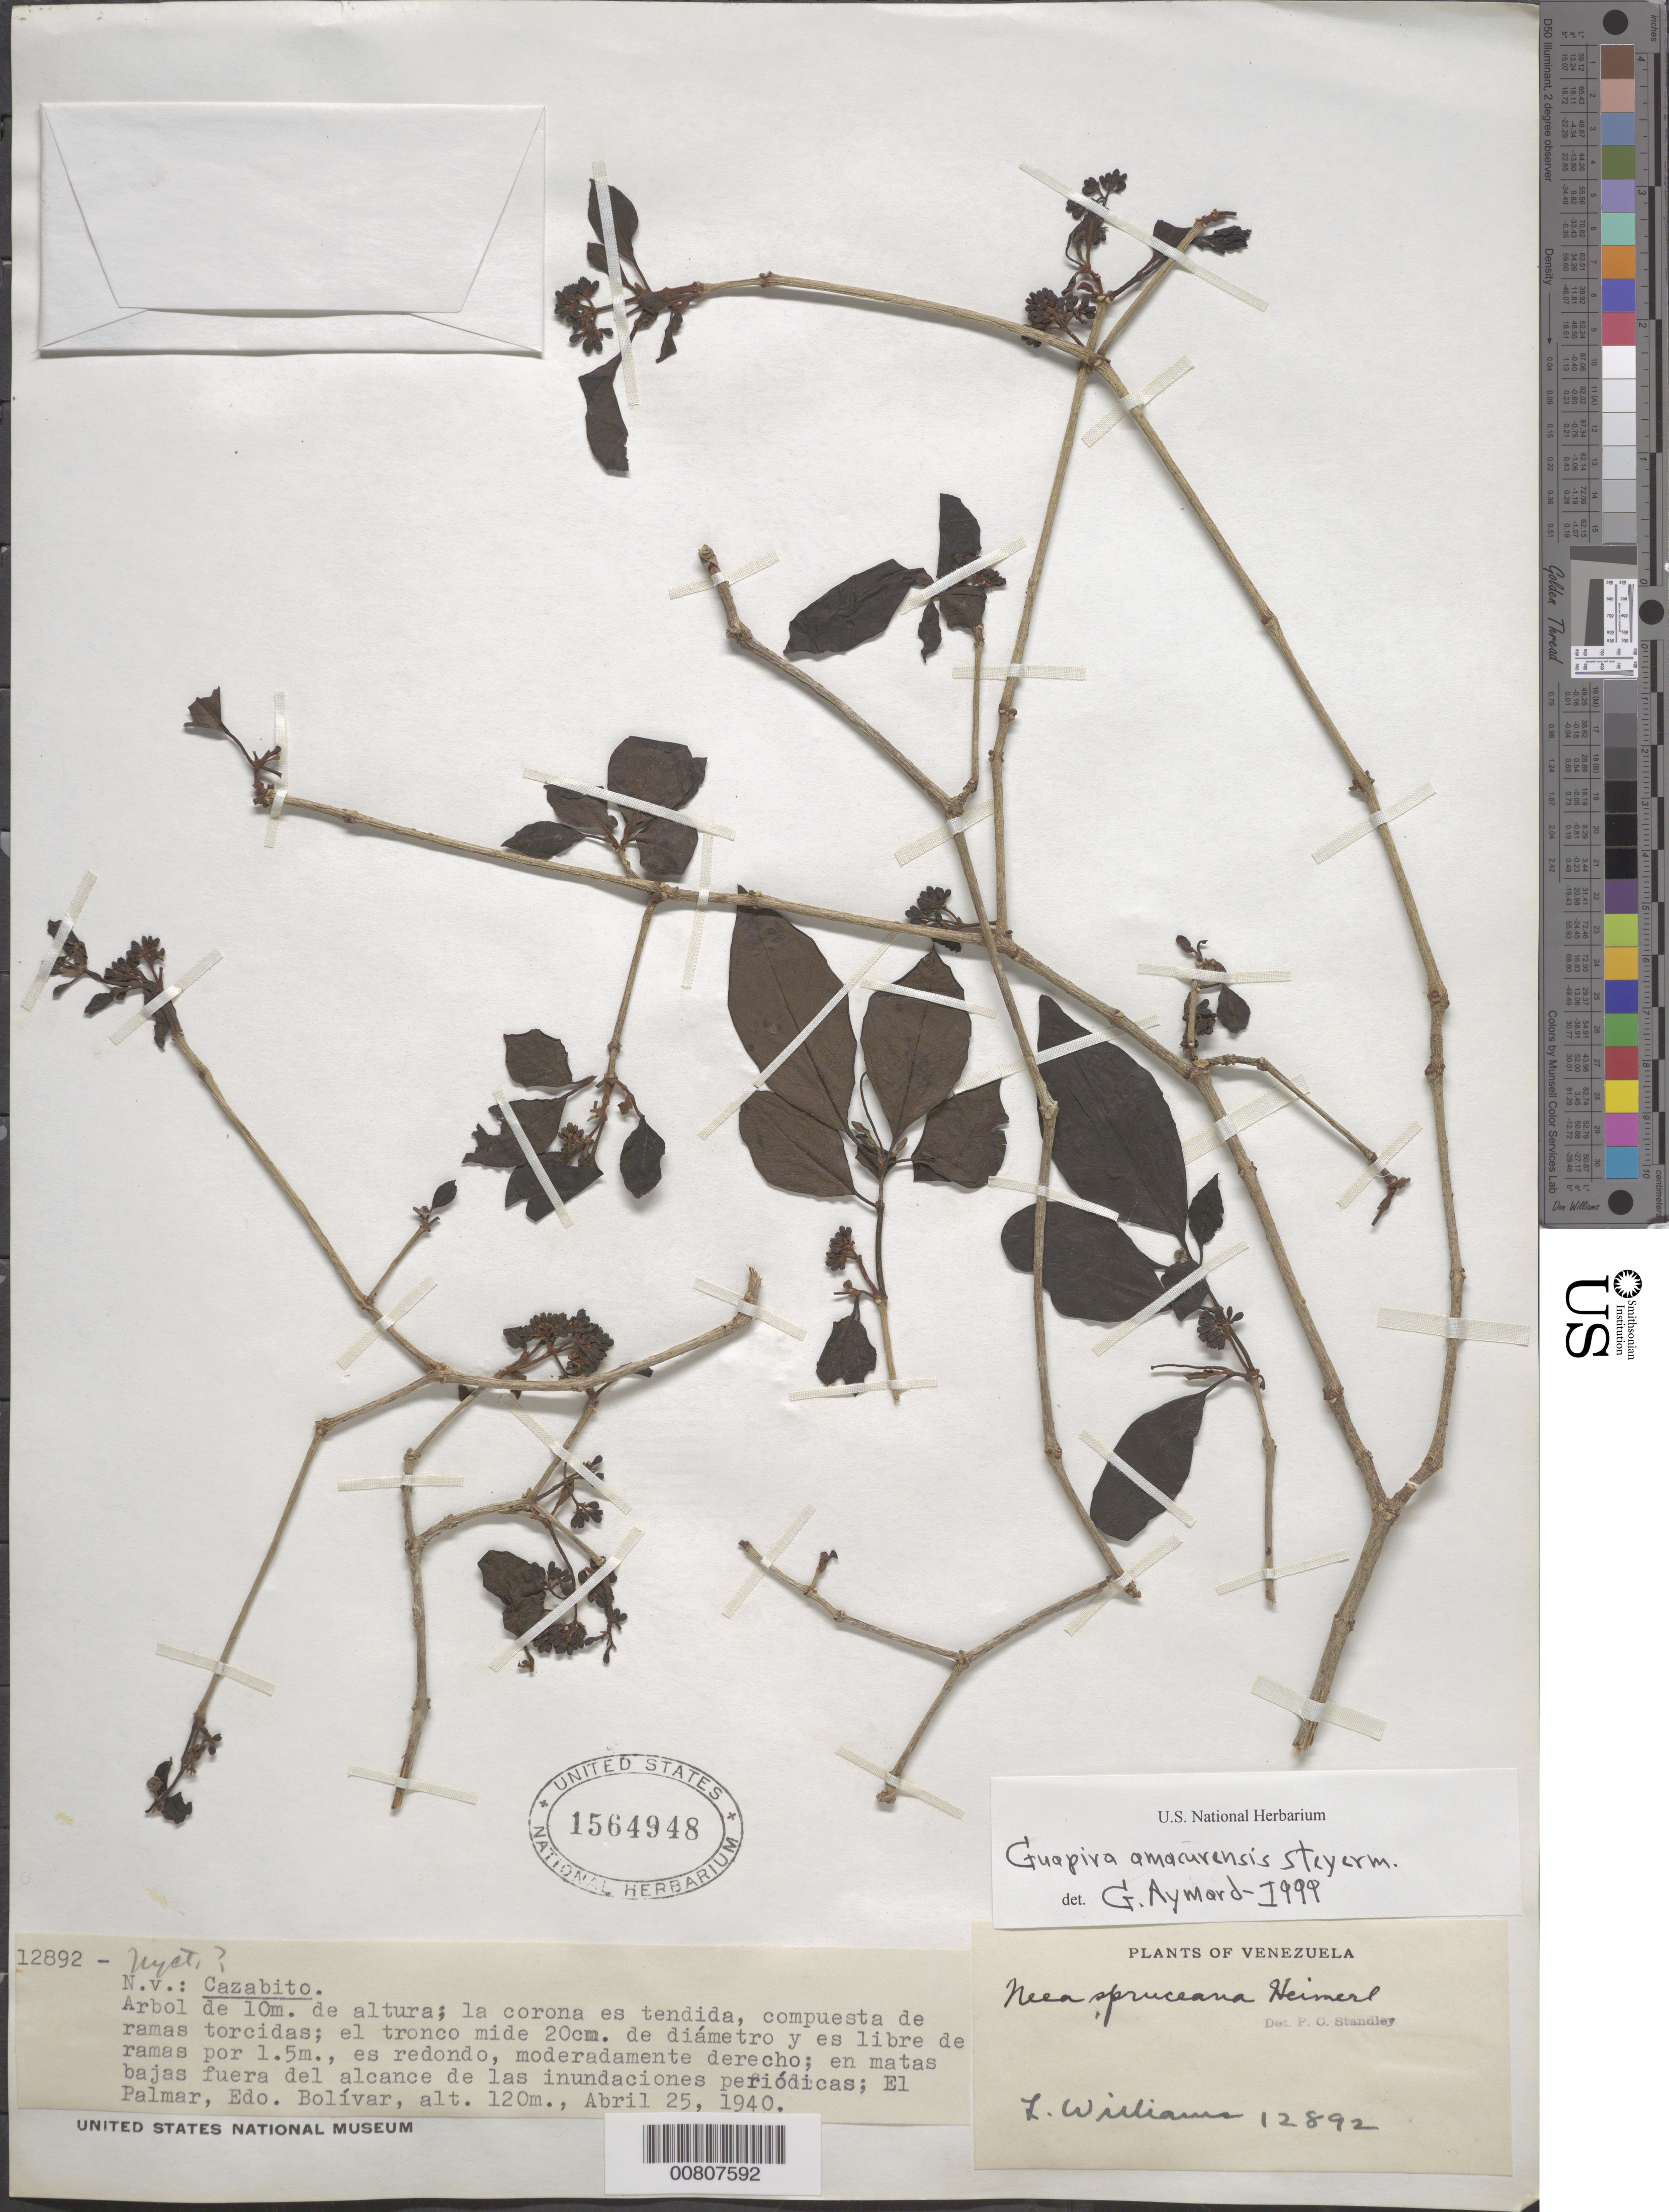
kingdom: Plantae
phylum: Tracheophyta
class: Magnoliopsida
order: Caryophyllales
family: Nyctaginaceae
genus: Guapira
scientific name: Guapira amacurensis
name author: Steyerm.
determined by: Aymard C., G. A., (PORT), Univ. Nac. Exp. de los Llanos Ezequiel Zamora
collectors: Ll. Williams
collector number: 12892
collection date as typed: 25-Apr-40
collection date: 1940-04-25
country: Venezuela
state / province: Bolívar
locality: El Palmar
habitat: Matas bajas fuera del alcance de las inundaciones periodicas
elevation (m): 120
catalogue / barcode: US 1564948